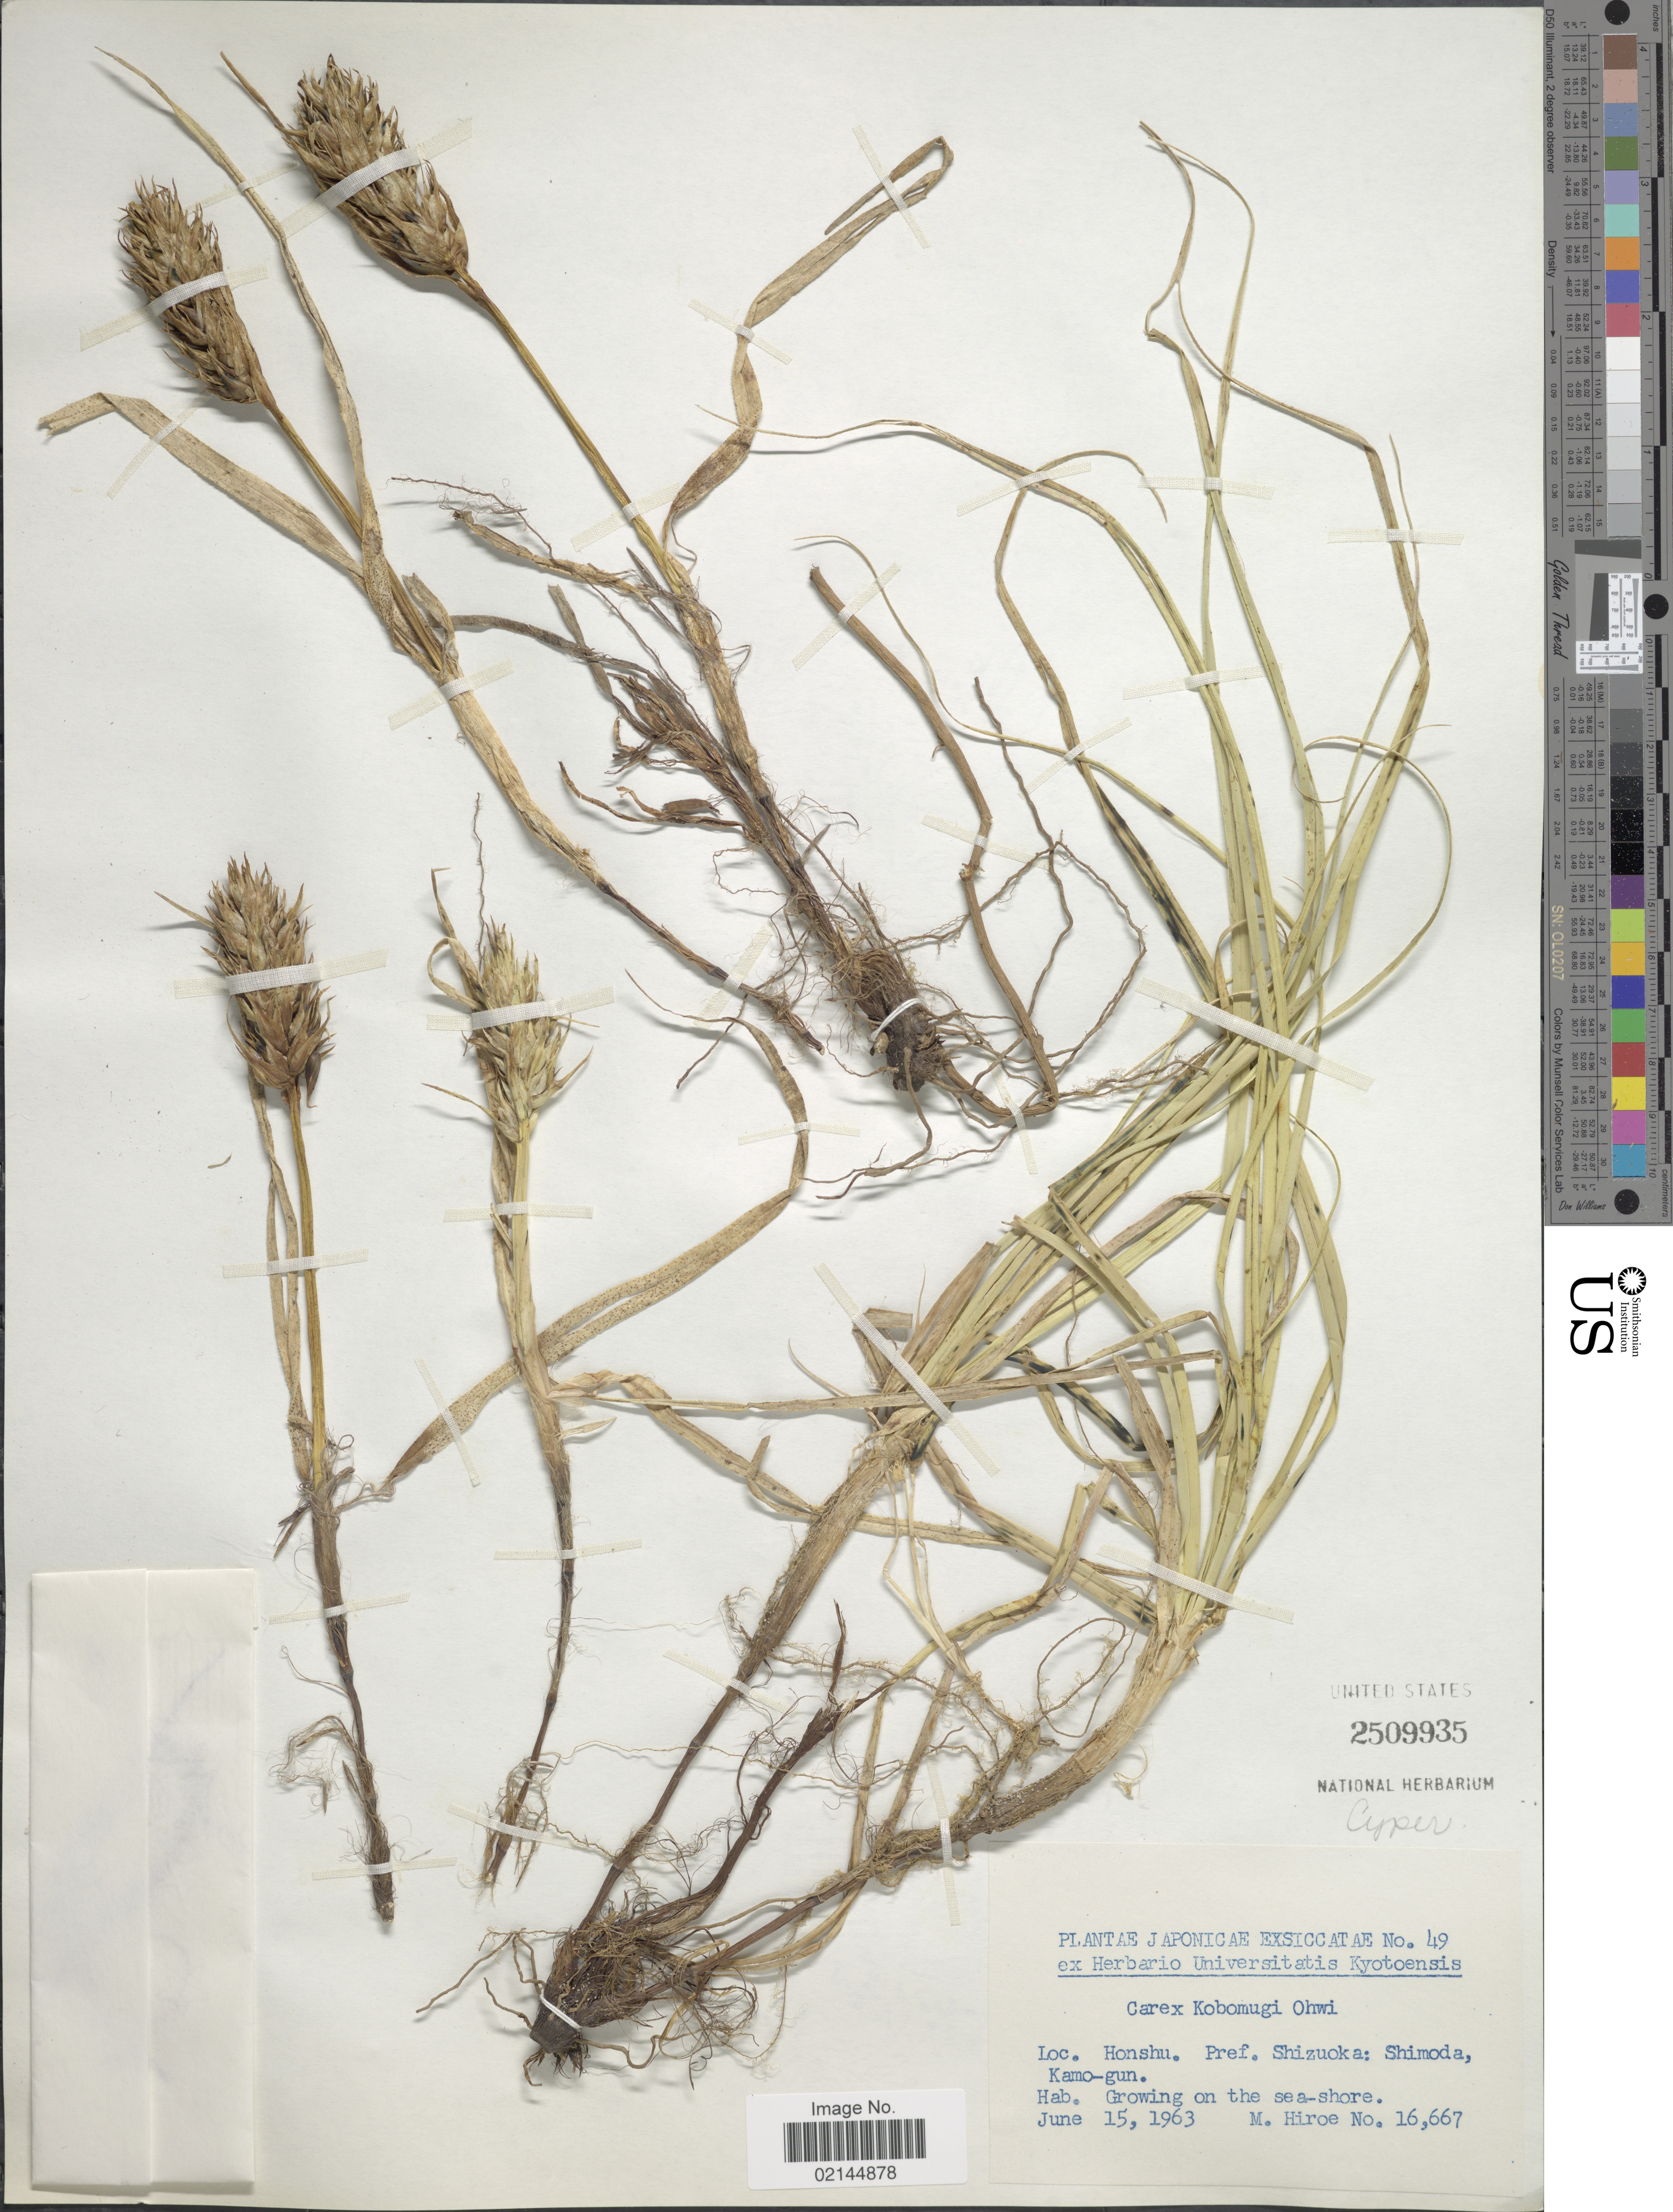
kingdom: Plantae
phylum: Tracheophyta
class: Liliopsida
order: Poales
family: Cyperaceae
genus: Carex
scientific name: Carex kobomugi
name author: Ohwi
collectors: M. Hiroe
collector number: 16667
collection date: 1963-06-15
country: Japan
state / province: Sizuoka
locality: Honshu. Pref. Shizouka: Shimoda, Kamo-gun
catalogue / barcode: US 2509935